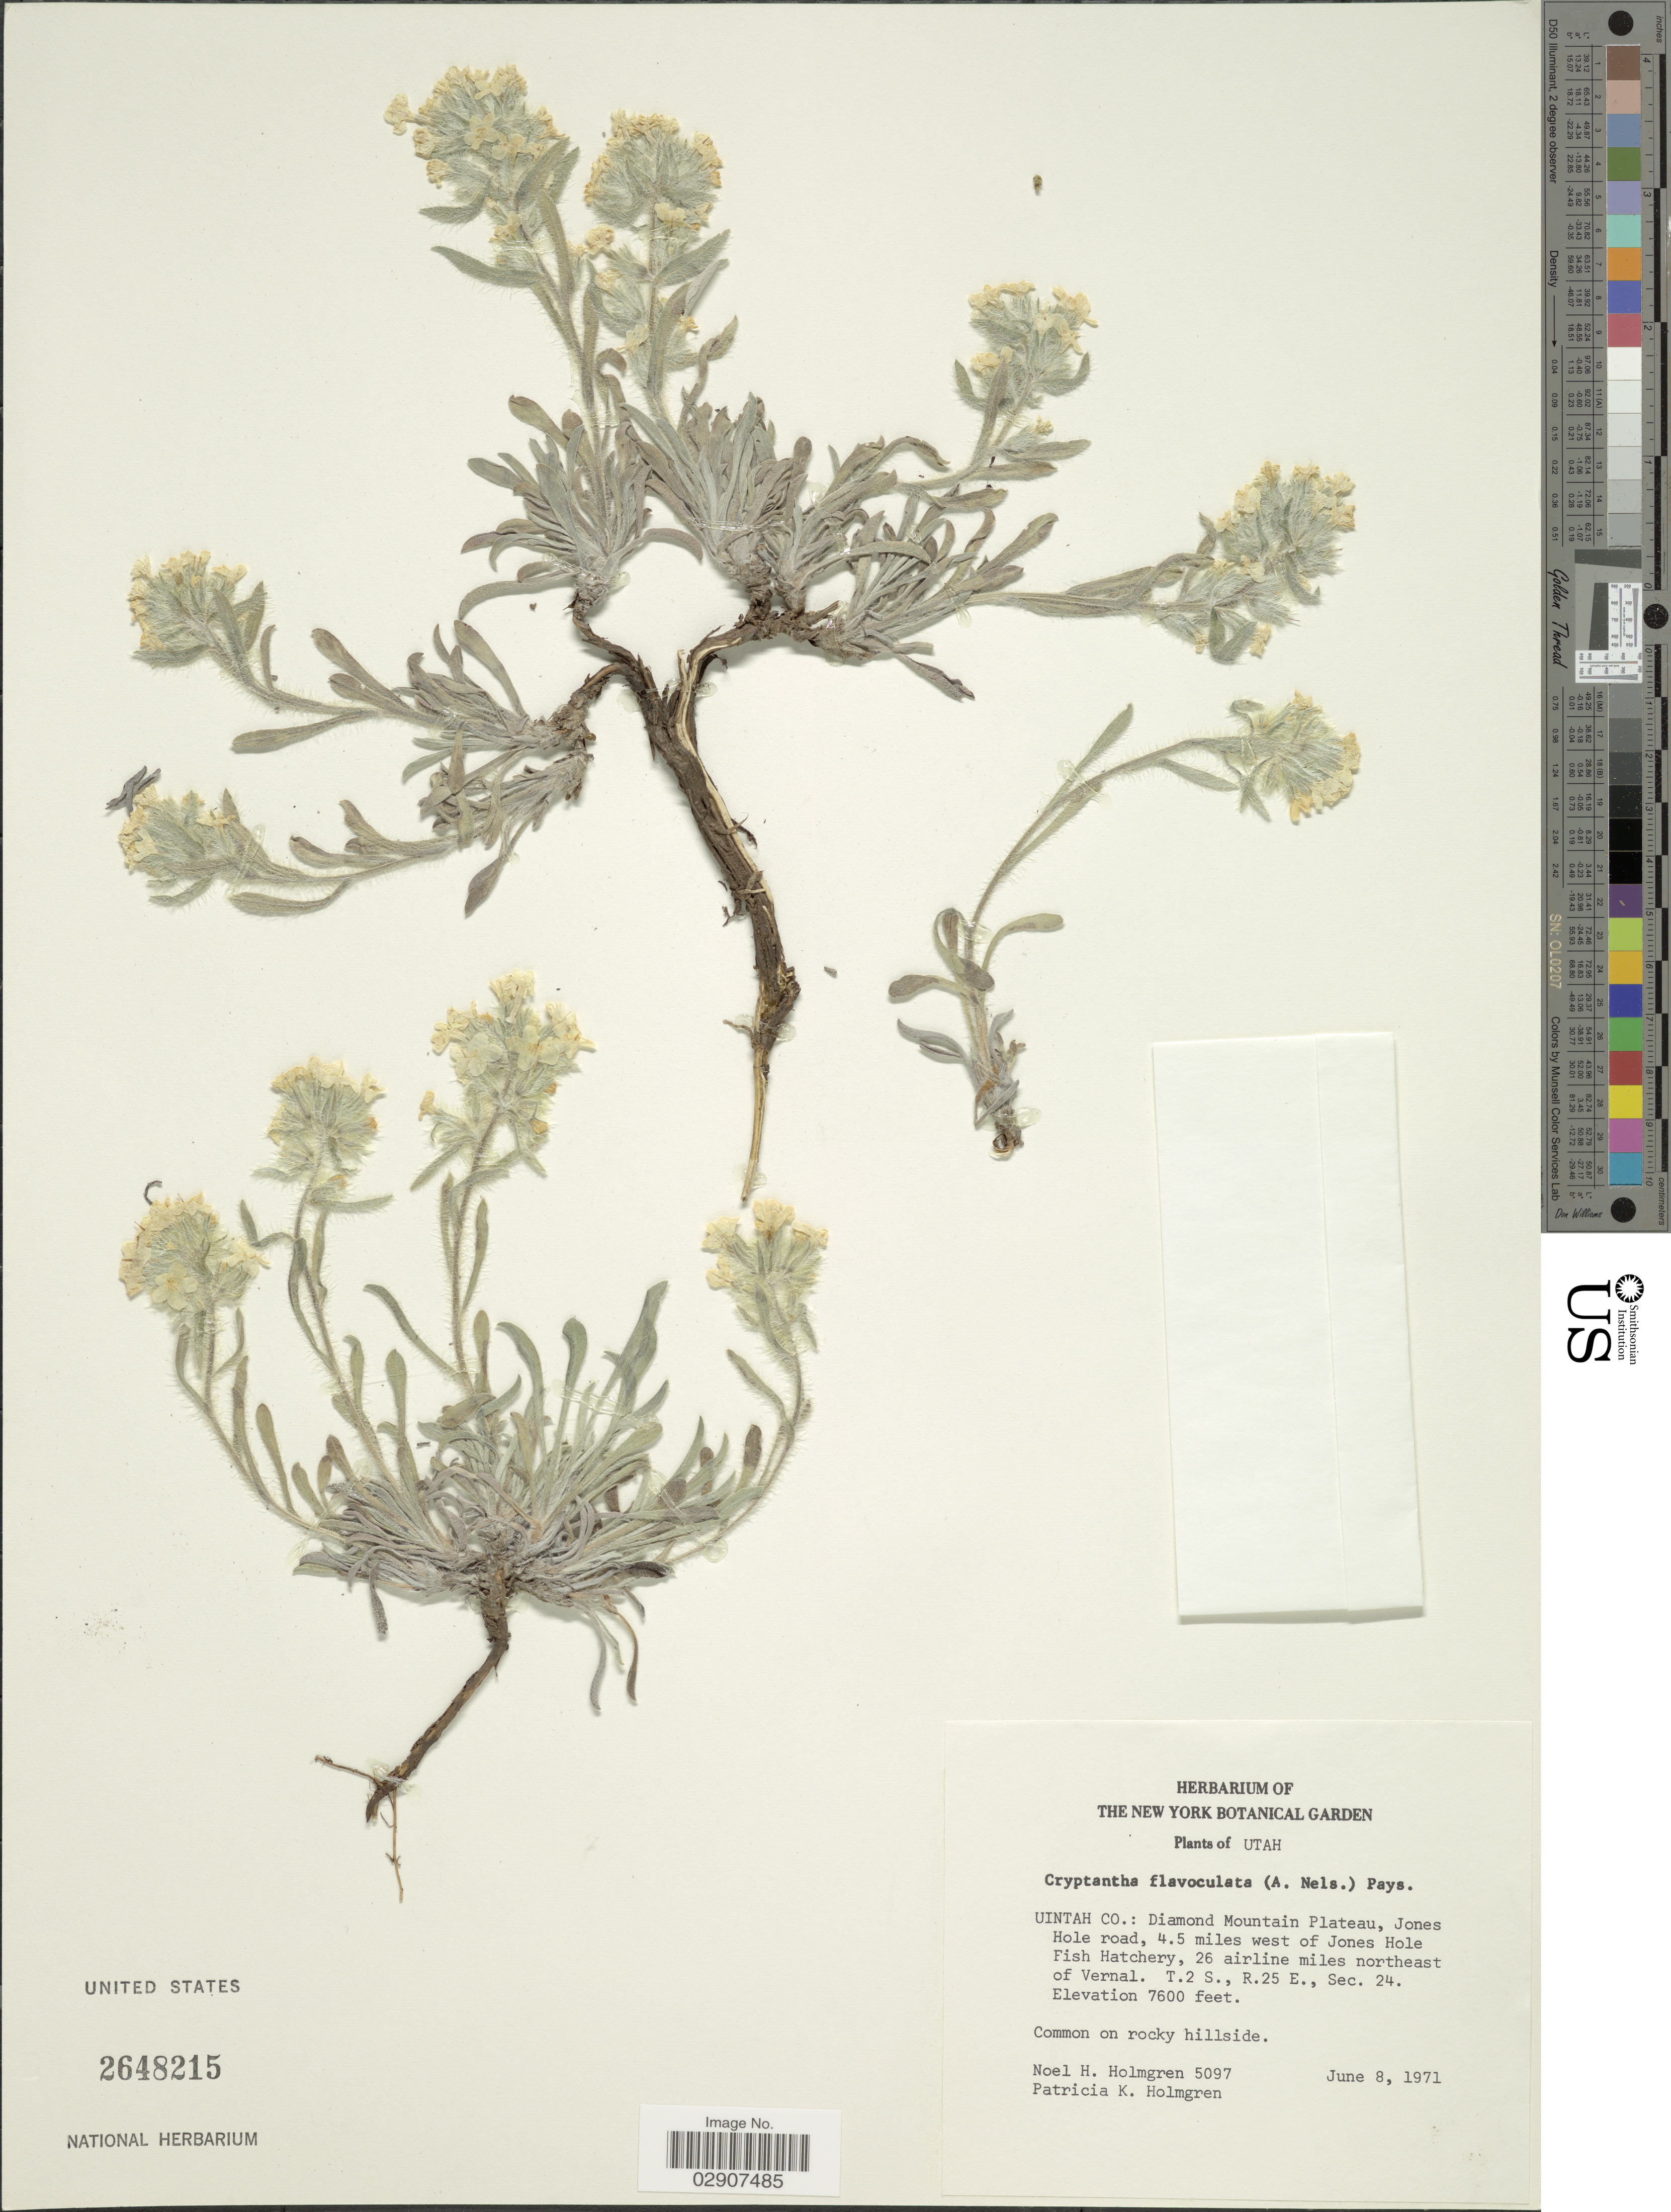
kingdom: Plantae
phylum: Tracheophyta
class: Magnoliopsida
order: Boraginales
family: Boraginaceae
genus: Cryptantha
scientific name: Cryptantha flavoculata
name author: (A. Nelson) Payson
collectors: N. H. Holmgren & P. K. Holmgren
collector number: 5097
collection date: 1971-06-08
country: United States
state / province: Utah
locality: Uintah Co.: Diamond Mountain Plateau, Jones Hole road, 4.5 miles west of Jones Hole Fish Hatchery, 26 airline miles northeast of Verrnal, T. 2 S., R. 25 E., Sec. 24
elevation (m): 2316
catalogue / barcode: US 2648215